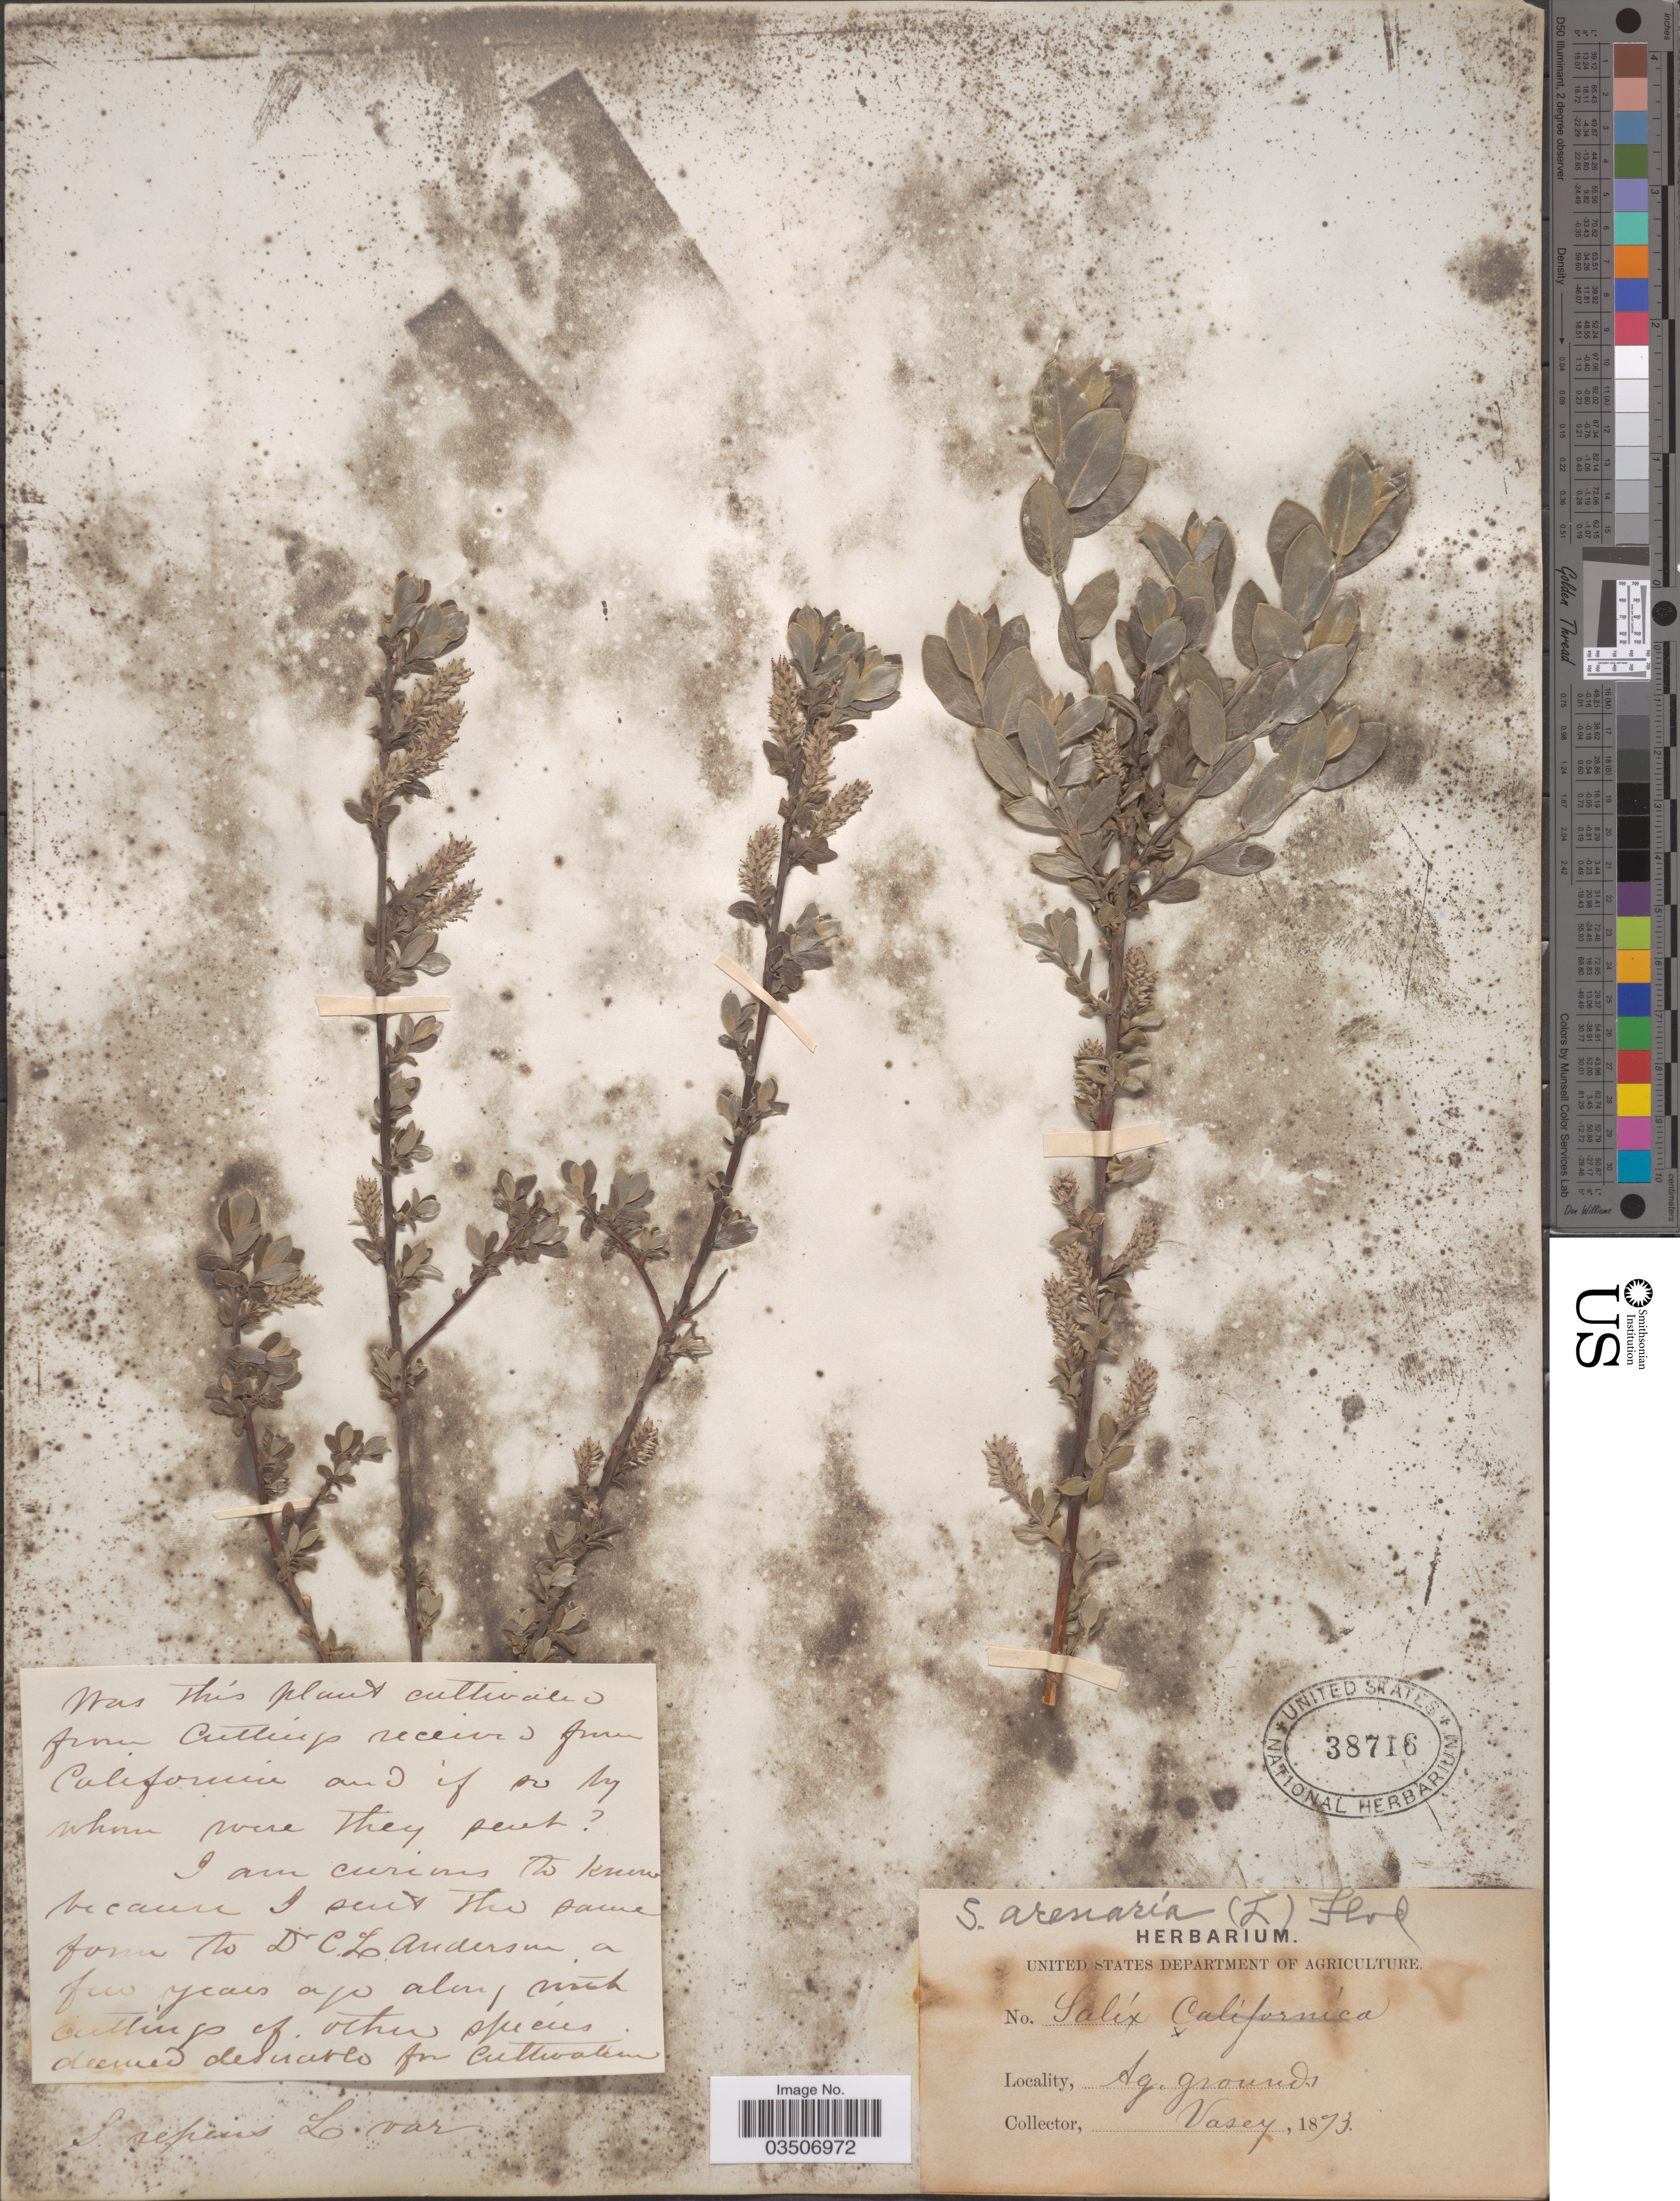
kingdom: Plantae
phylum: Tracheophyta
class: Magnoliopsida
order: Malpighiales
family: Salicaceae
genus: Salix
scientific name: Salix arenaria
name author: L.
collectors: Vasey, --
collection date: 1873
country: United States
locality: Ag. grounds.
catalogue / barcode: US 38716